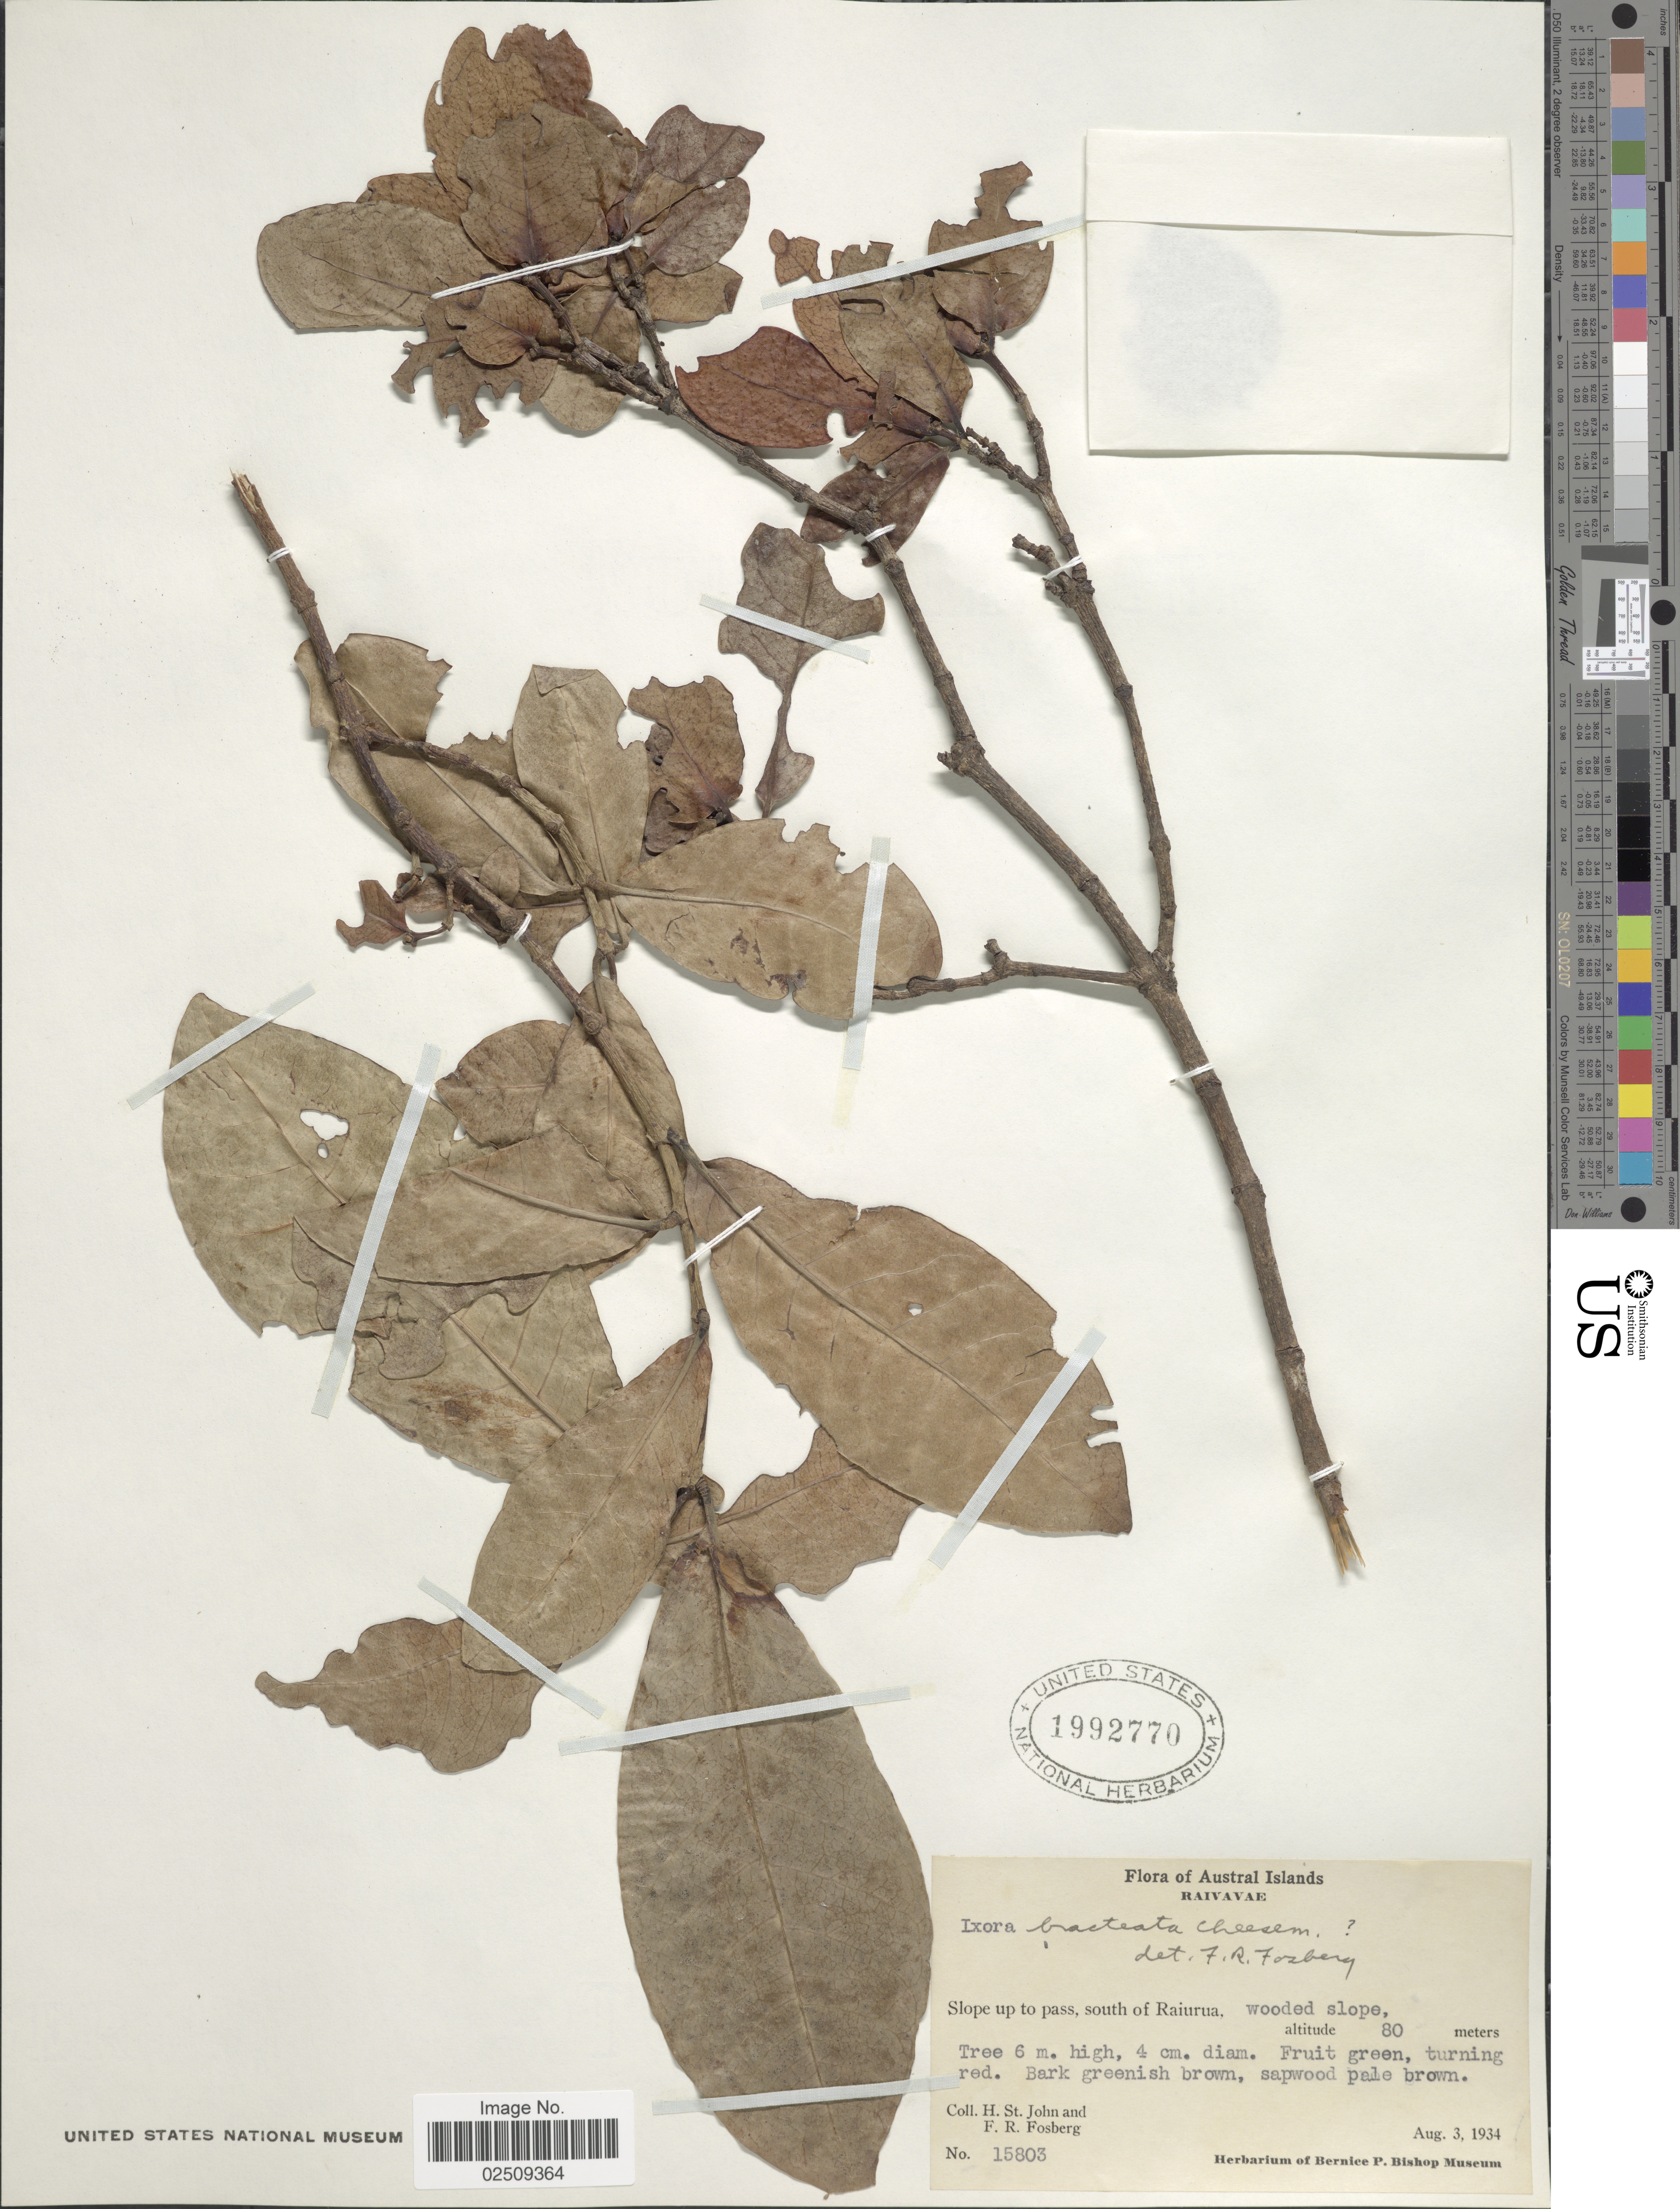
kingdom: Plantae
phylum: Tracheophyta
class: Magnoliopsida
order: Gentianales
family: Rubiaceae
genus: Ixora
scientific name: Ixora bracteata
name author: Cheeseman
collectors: H. St. John & F. R. Fosberg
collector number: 15803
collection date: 1934-08-03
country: French Polynesia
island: Raivavae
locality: Austral Islands. Raivavae. Slope up to pass, south of Raiurua. Wooded slope.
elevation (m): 80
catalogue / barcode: US 1992770